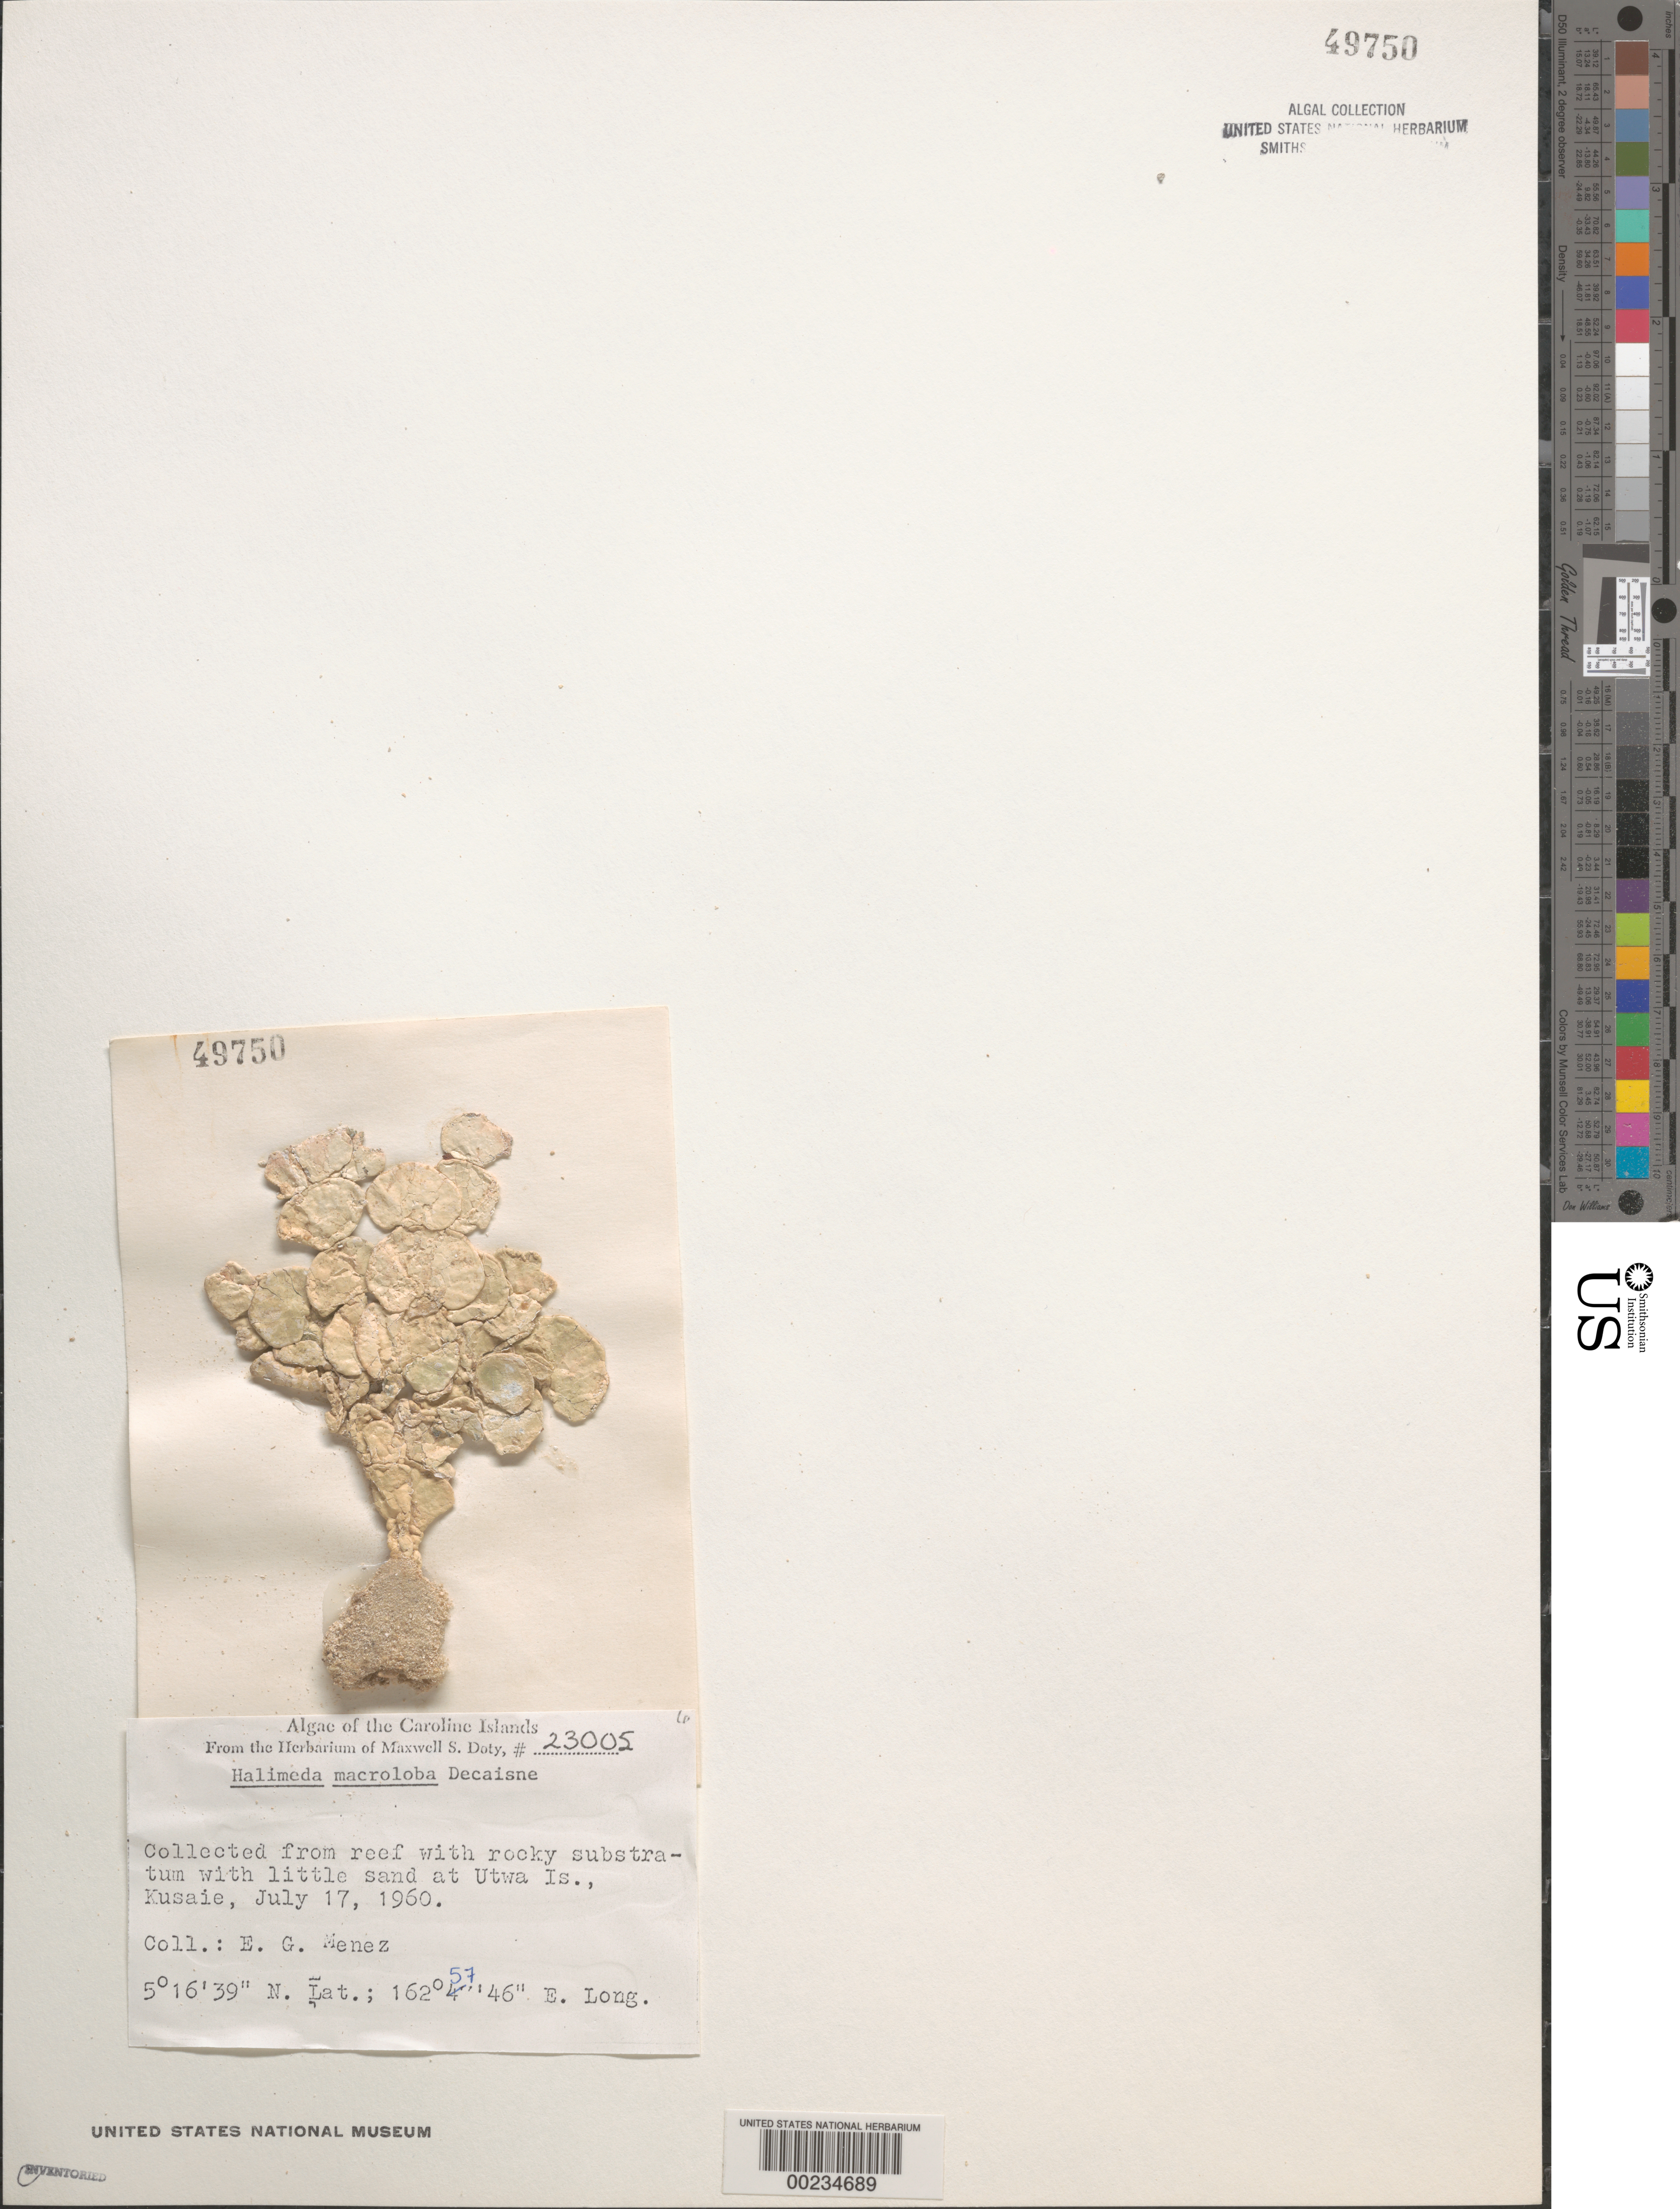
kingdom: Plantae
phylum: Chlorophyta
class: Ulvophyceae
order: Bryopsidales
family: Halimedaceae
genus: Halimeda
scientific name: Halimeda macroloba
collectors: Meñez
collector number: MSD 23005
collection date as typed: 17 Jul 1960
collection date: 1960-07-17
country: Micronesia, Federated States of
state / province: Kosrae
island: Utwa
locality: Utwa Island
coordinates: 5 16' 39" N, 162 57' 46" E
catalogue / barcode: US 49750